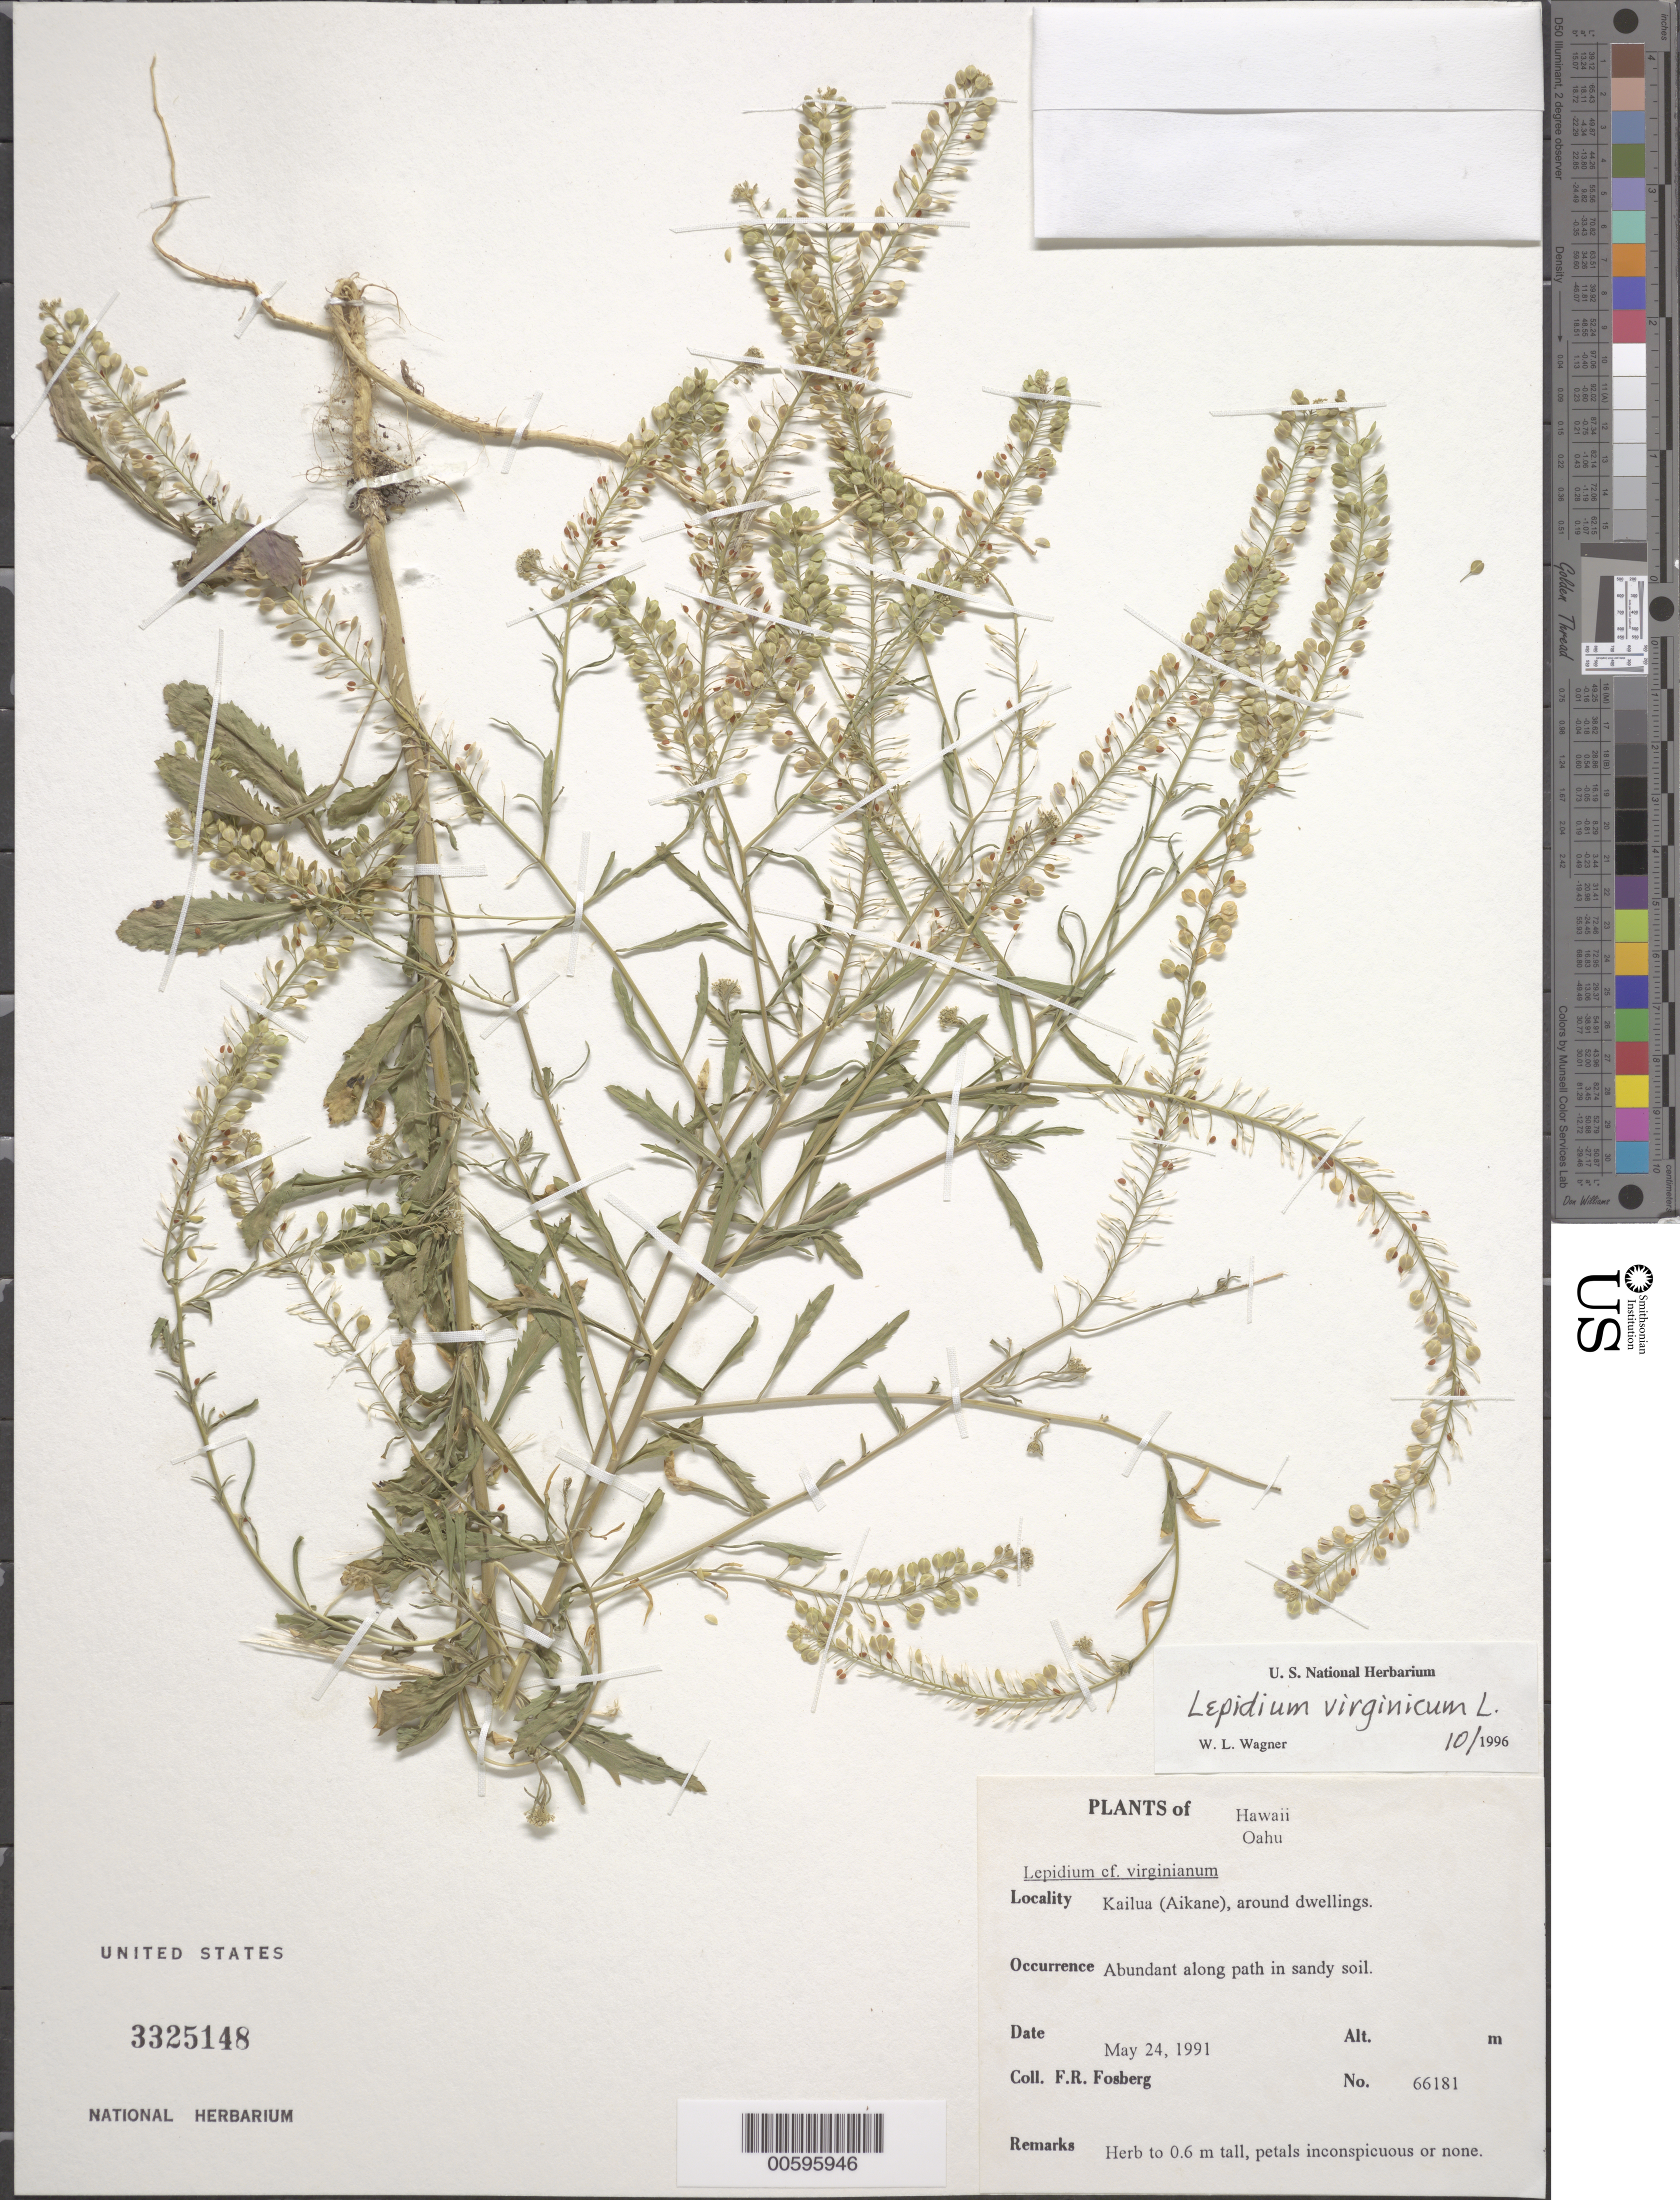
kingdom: Plantae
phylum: Tracheophyta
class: Magnoliopsida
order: Brassicales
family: Brassicaceae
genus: Lepidium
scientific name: Lepidium virginicum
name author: L.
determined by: Wagner, W. L., (BOT), Smithsonian Institution - National Museum of Natural History (UNITED STATES)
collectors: F. R. Fosberg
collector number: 66181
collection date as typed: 24 May 1991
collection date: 1991-05-24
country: United States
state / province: Hawaii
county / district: Honolulu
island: Oahu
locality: Kailua (Aikane), around dwellings.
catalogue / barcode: US 3325148